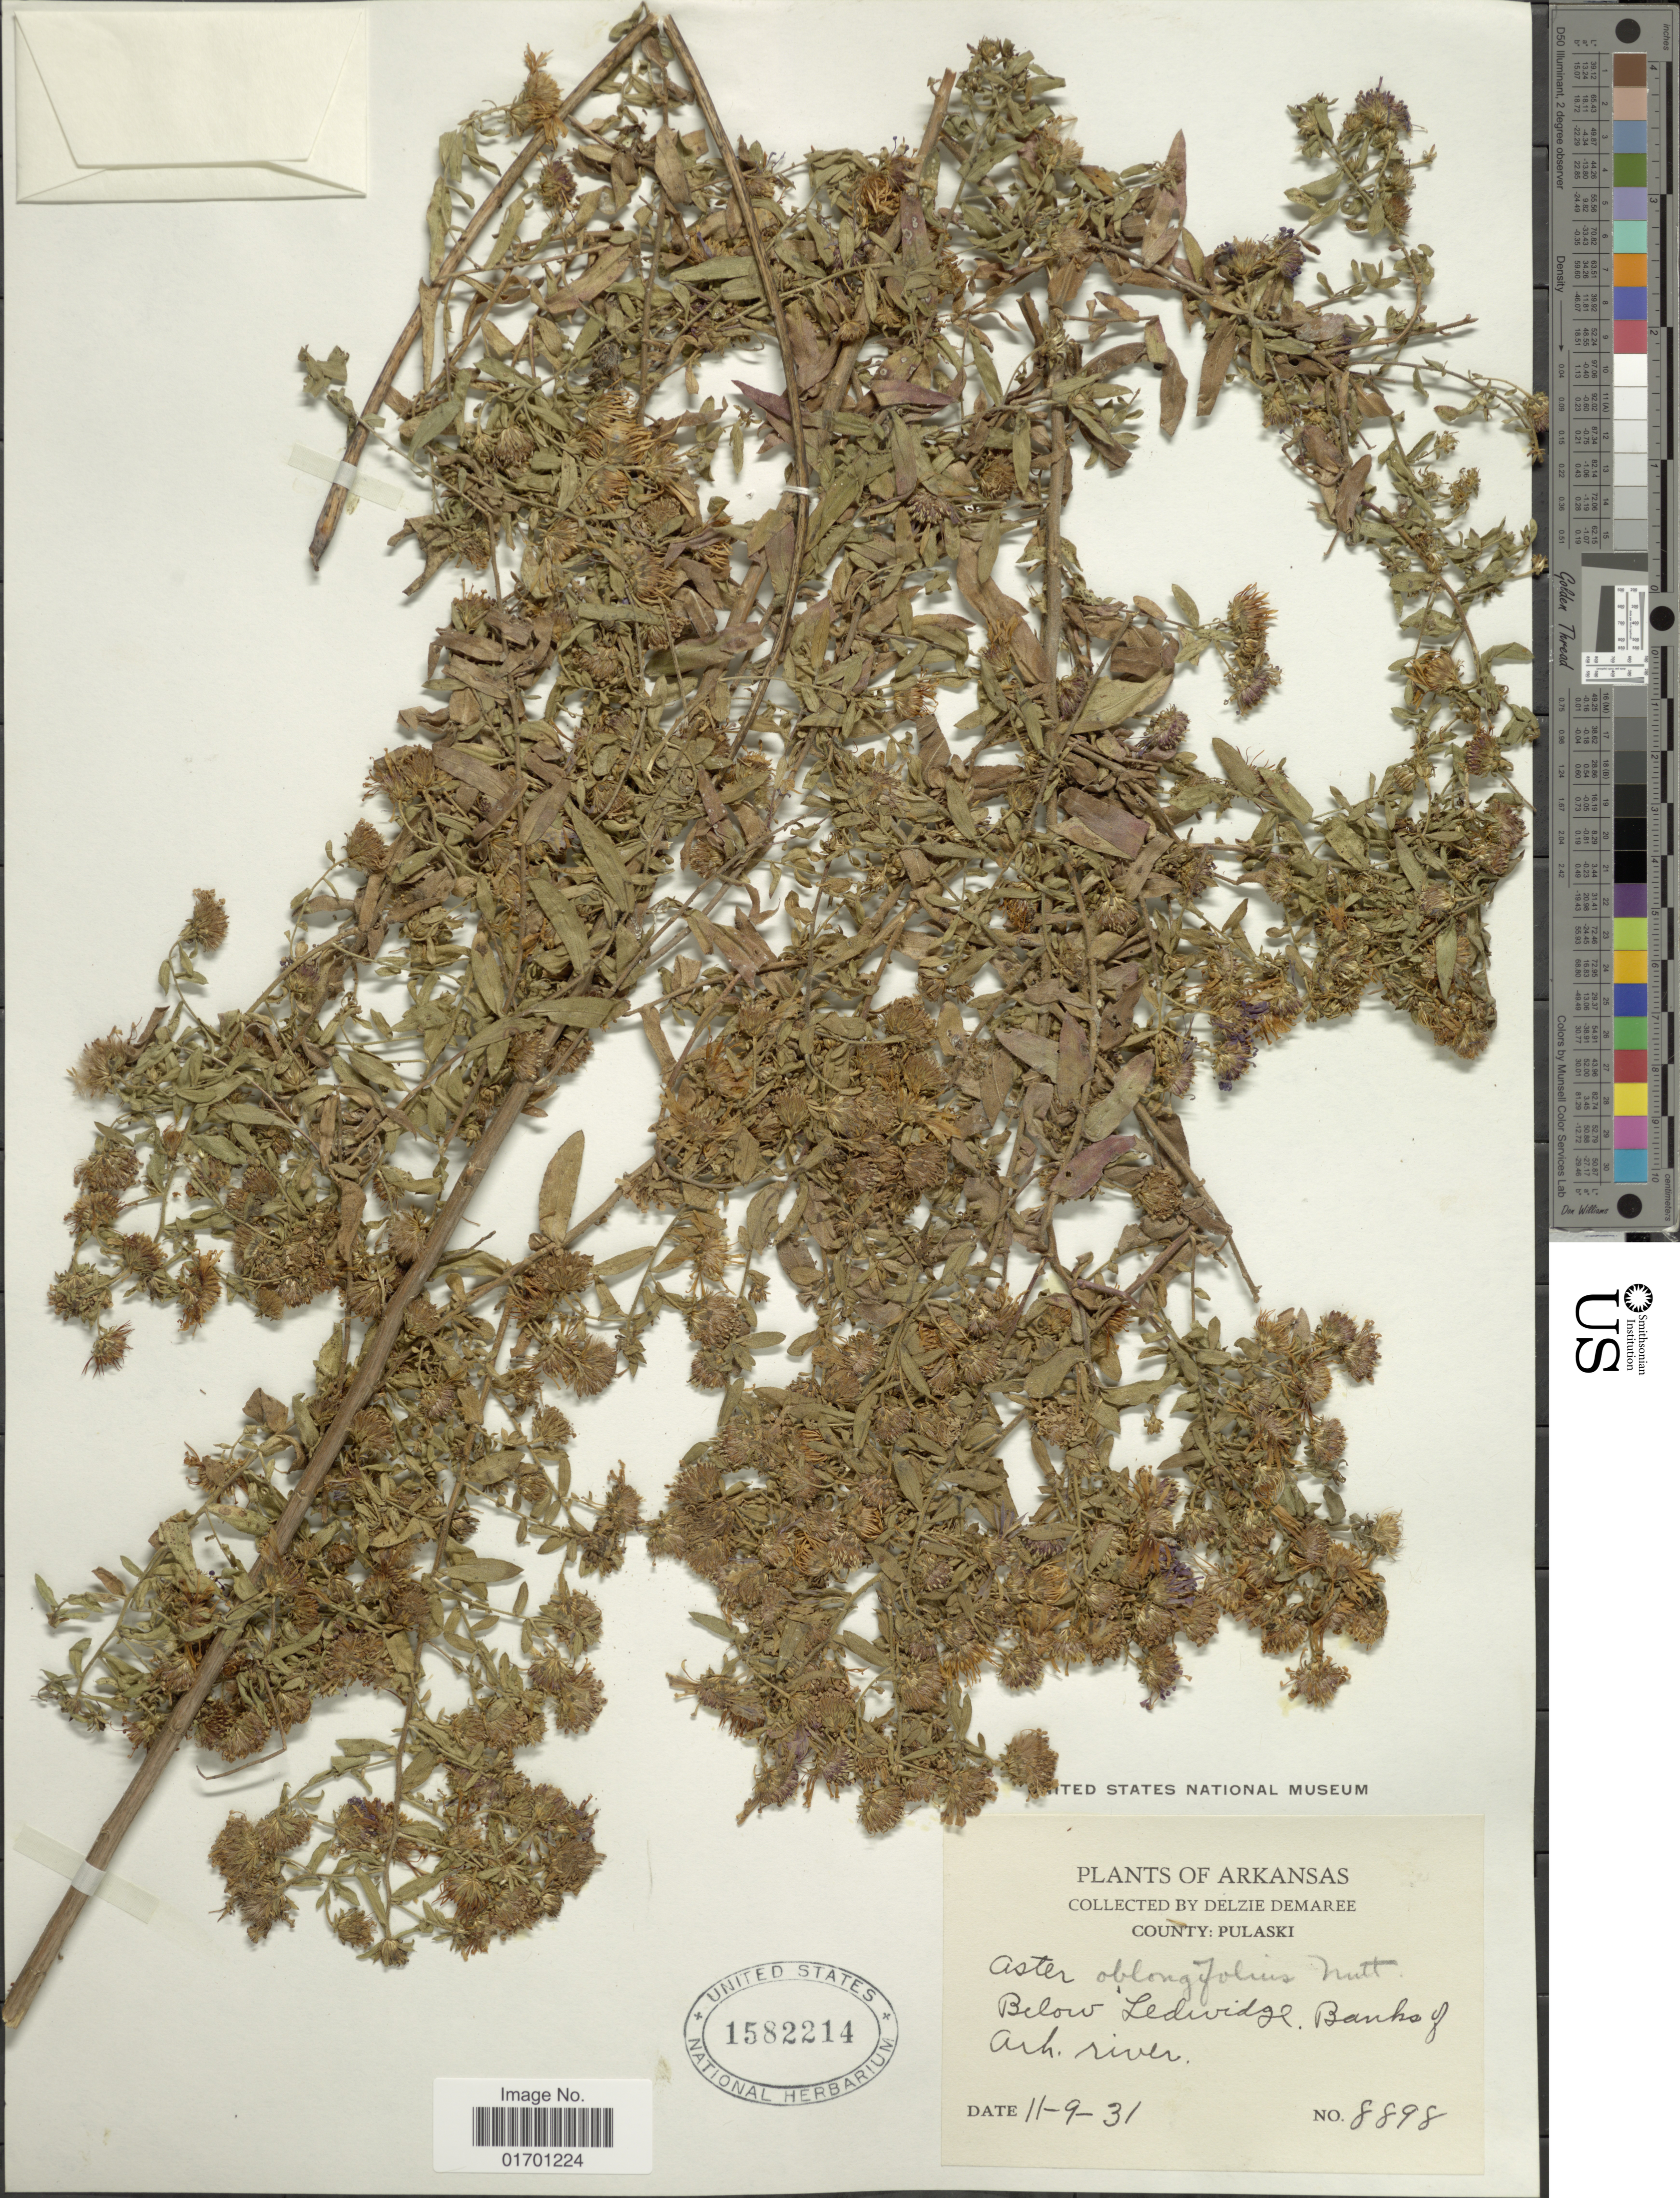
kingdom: Plantae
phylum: Tracheophyta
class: Magnoliopsida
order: Asterales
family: Asteraceae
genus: Symphyotrichum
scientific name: Symphyotrichum oblongifolium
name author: (Nutt.) G.L. Nesom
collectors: D. Demaree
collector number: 8898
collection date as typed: Transcribed d/m/y: 9/11/31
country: United States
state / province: Arkansas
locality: County: Pulaski, below ledwidge Banks of Ark river.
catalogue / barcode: US 1582214